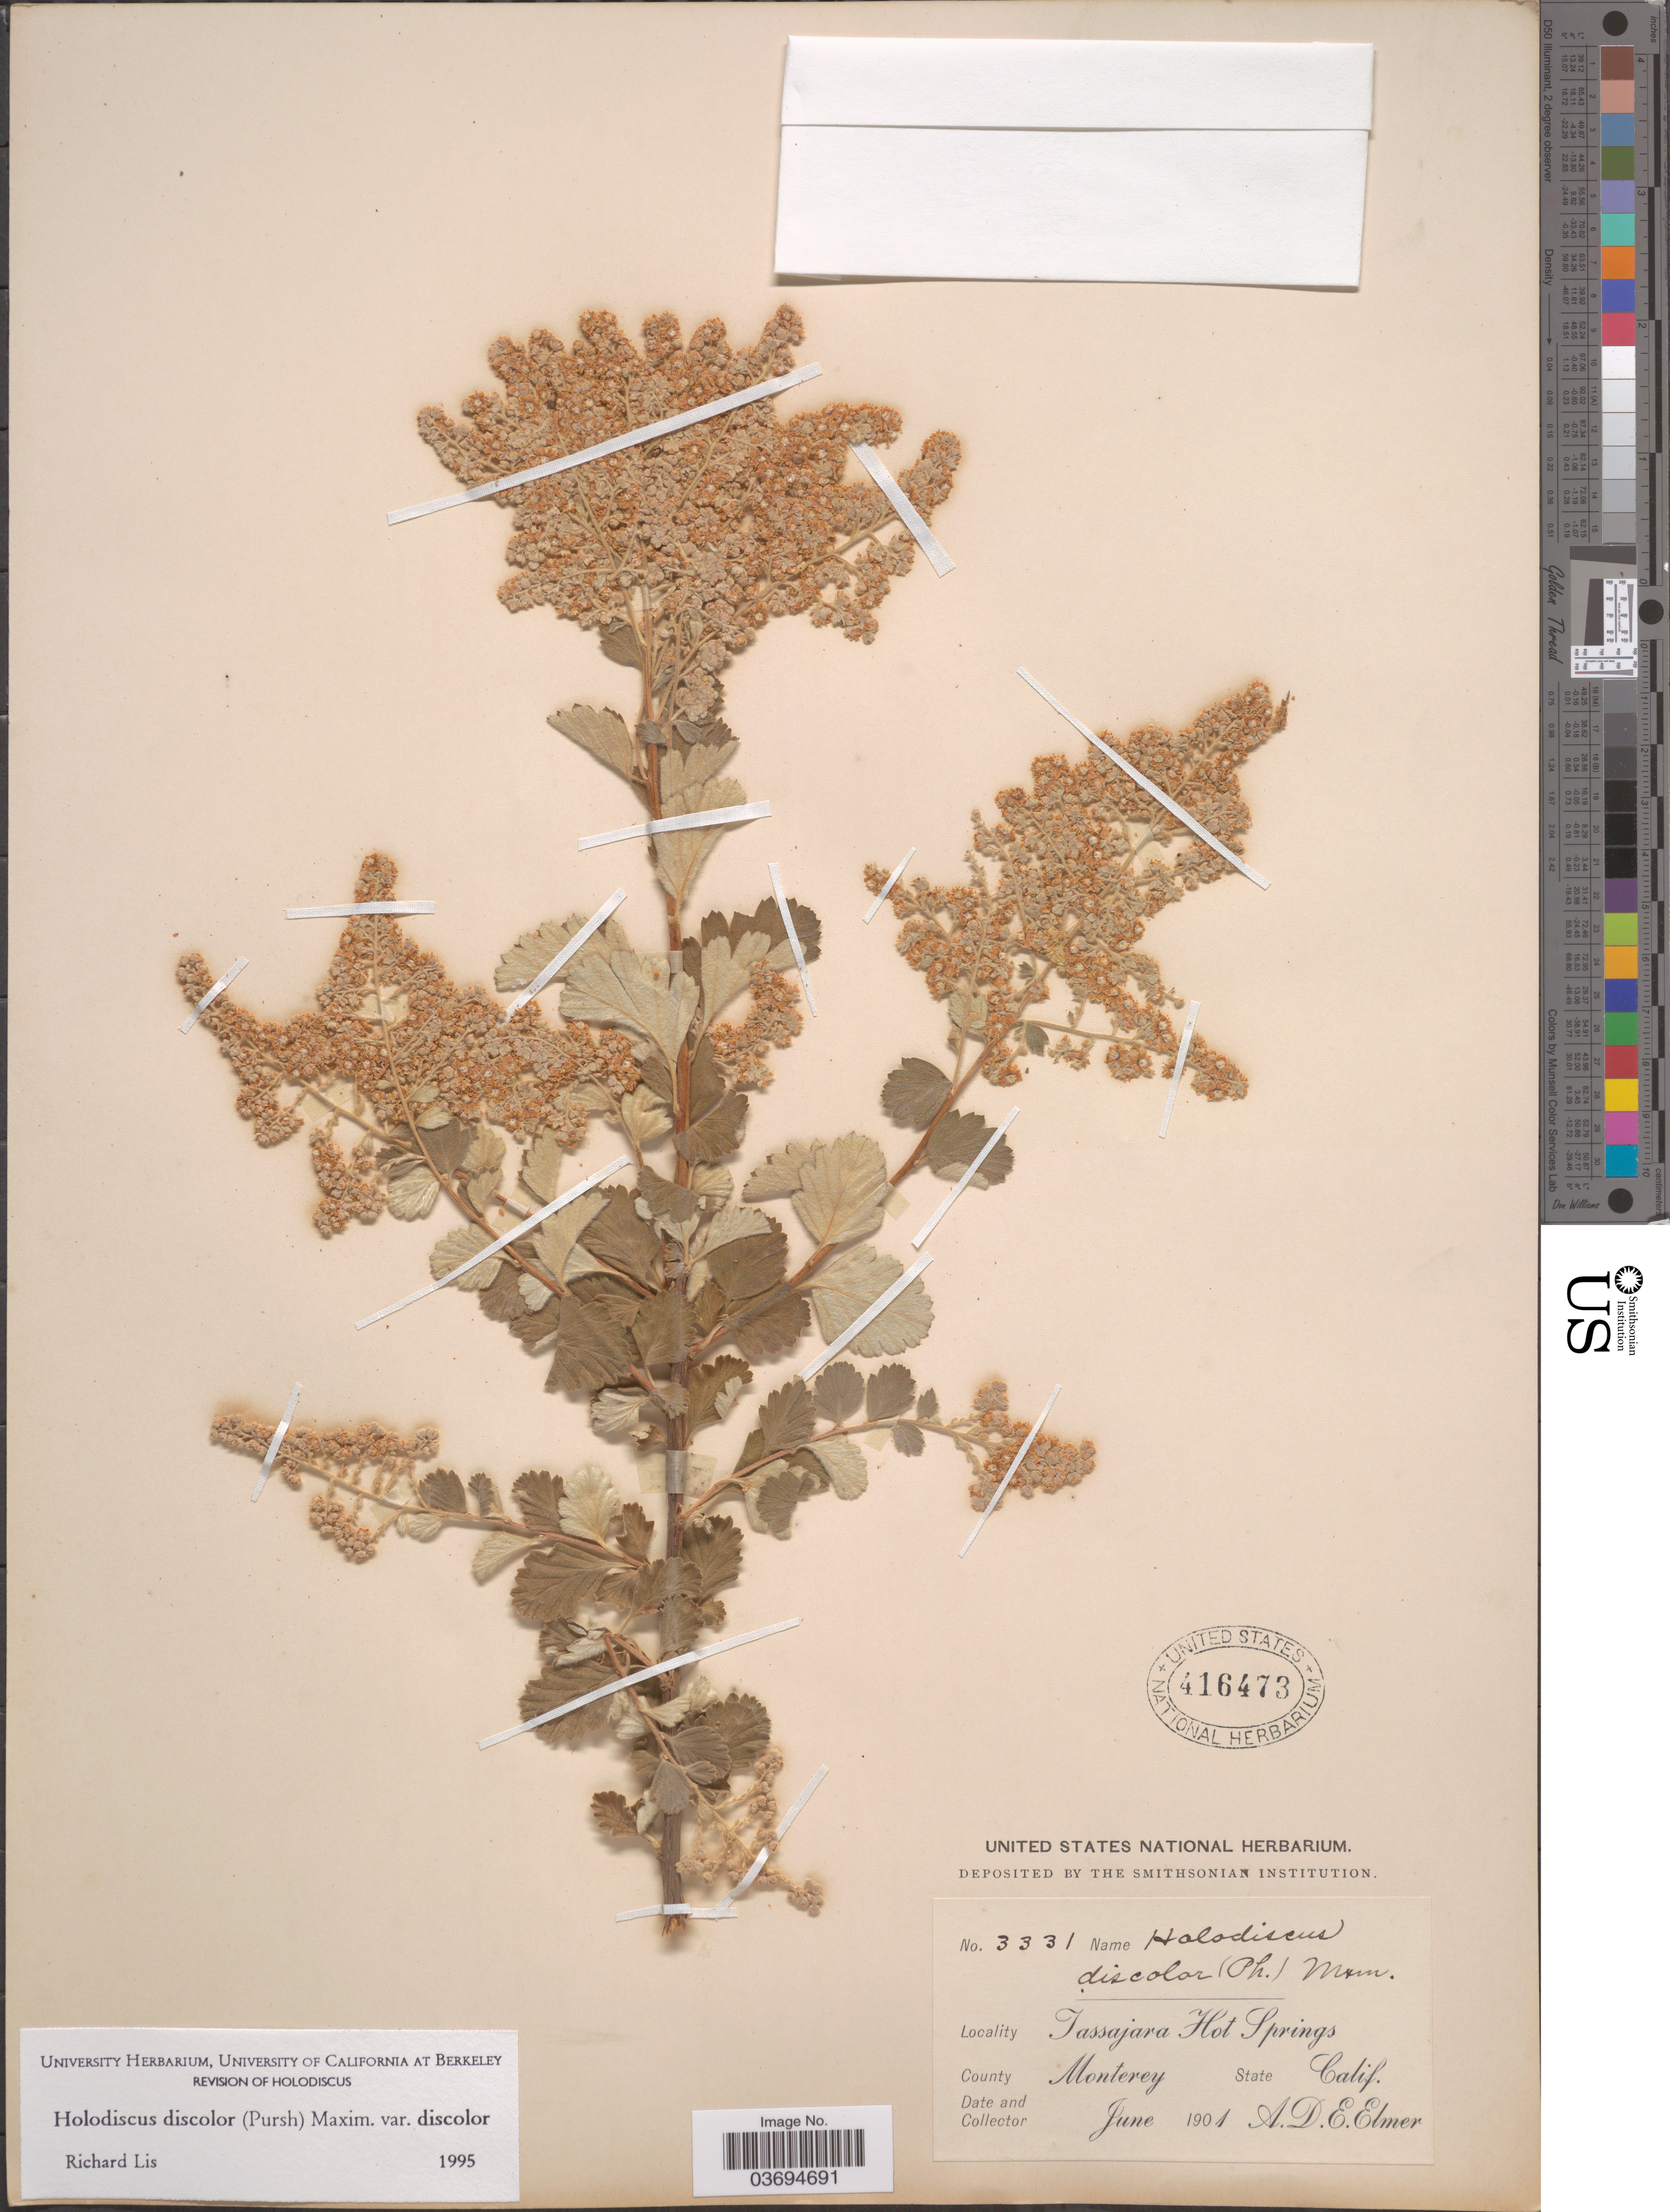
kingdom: Plantae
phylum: Tracheophyta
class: Magnoliopsida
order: Rosales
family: Rosaceae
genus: Holodiscus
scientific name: Holodiscus discolor var. discolor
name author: (Pursh) Maxim.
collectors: A. D. E. Elmer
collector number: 3331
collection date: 1901-06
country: United States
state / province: California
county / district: Monterey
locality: Tassajara Hot Springs. County Monterey.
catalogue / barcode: US 416473